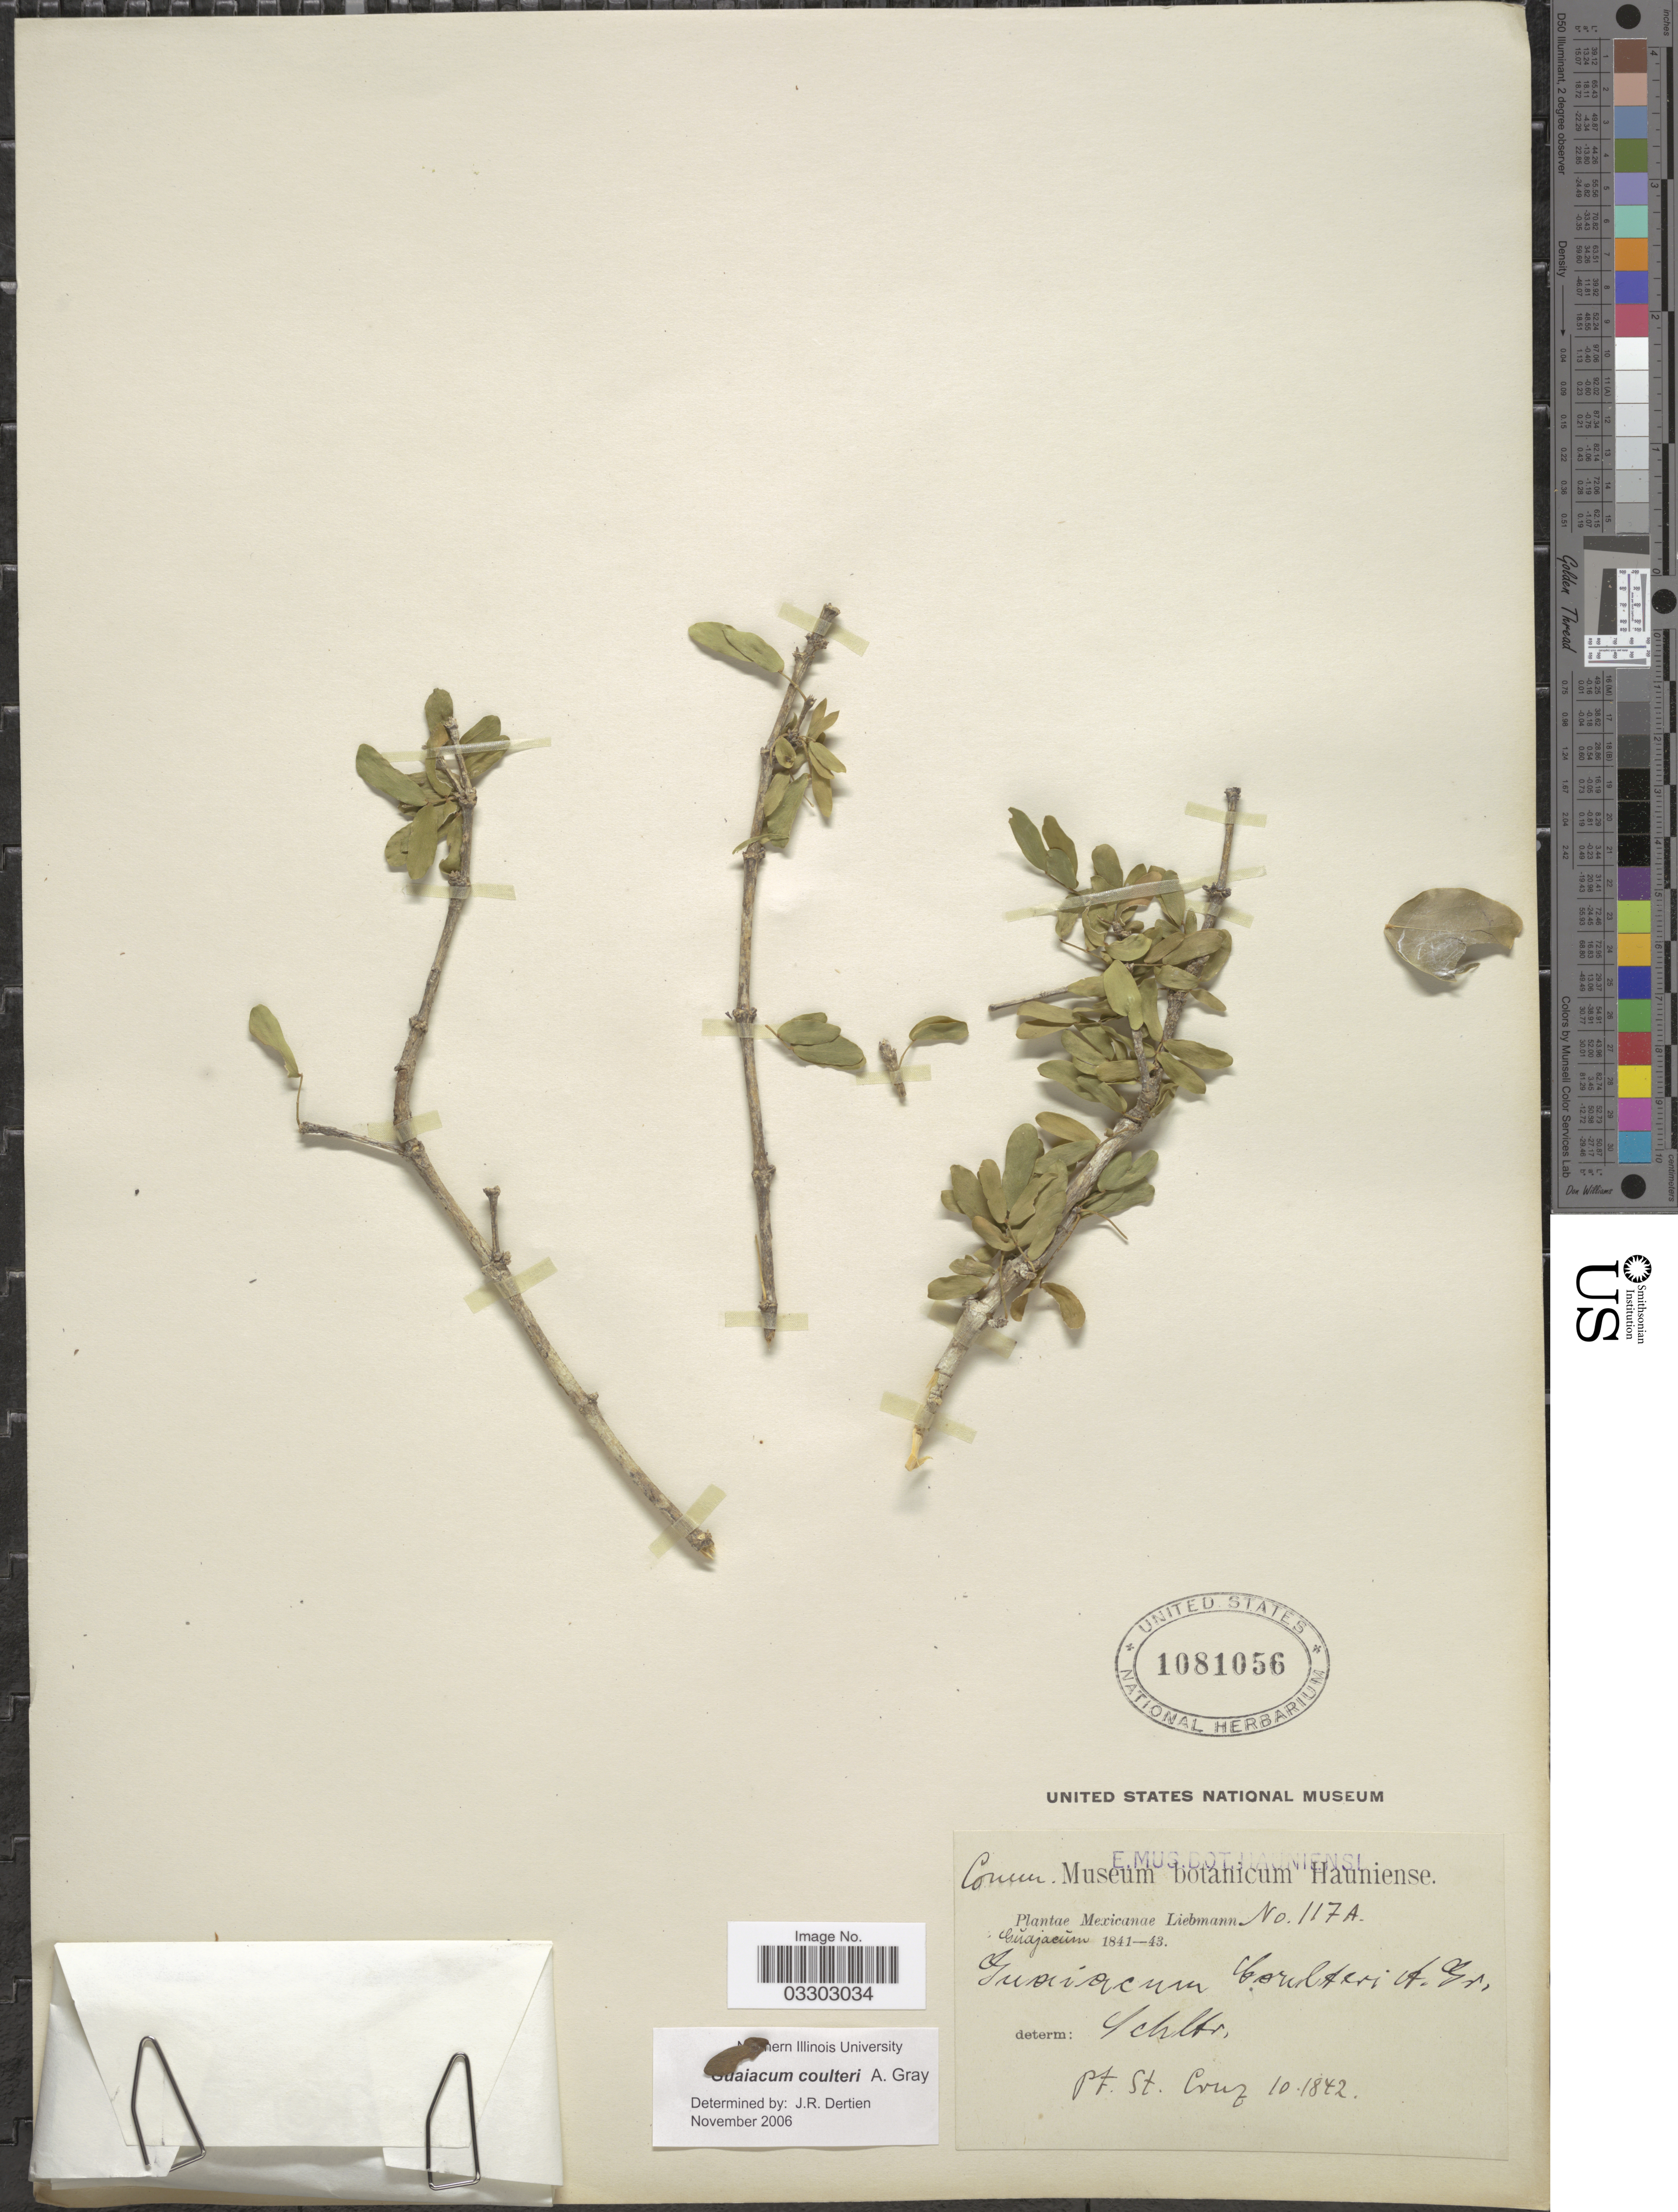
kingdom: Plantae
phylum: Tracheophyta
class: Magnoliopsida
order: Zygophyllales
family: Zygophyllaceae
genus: Guaiacum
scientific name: Guaiacum coulteri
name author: A. Gray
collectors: Liebmann, --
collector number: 117A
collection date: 1842-10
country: Mexico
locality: Pt. St. Cruz.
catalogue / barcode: US 1081056